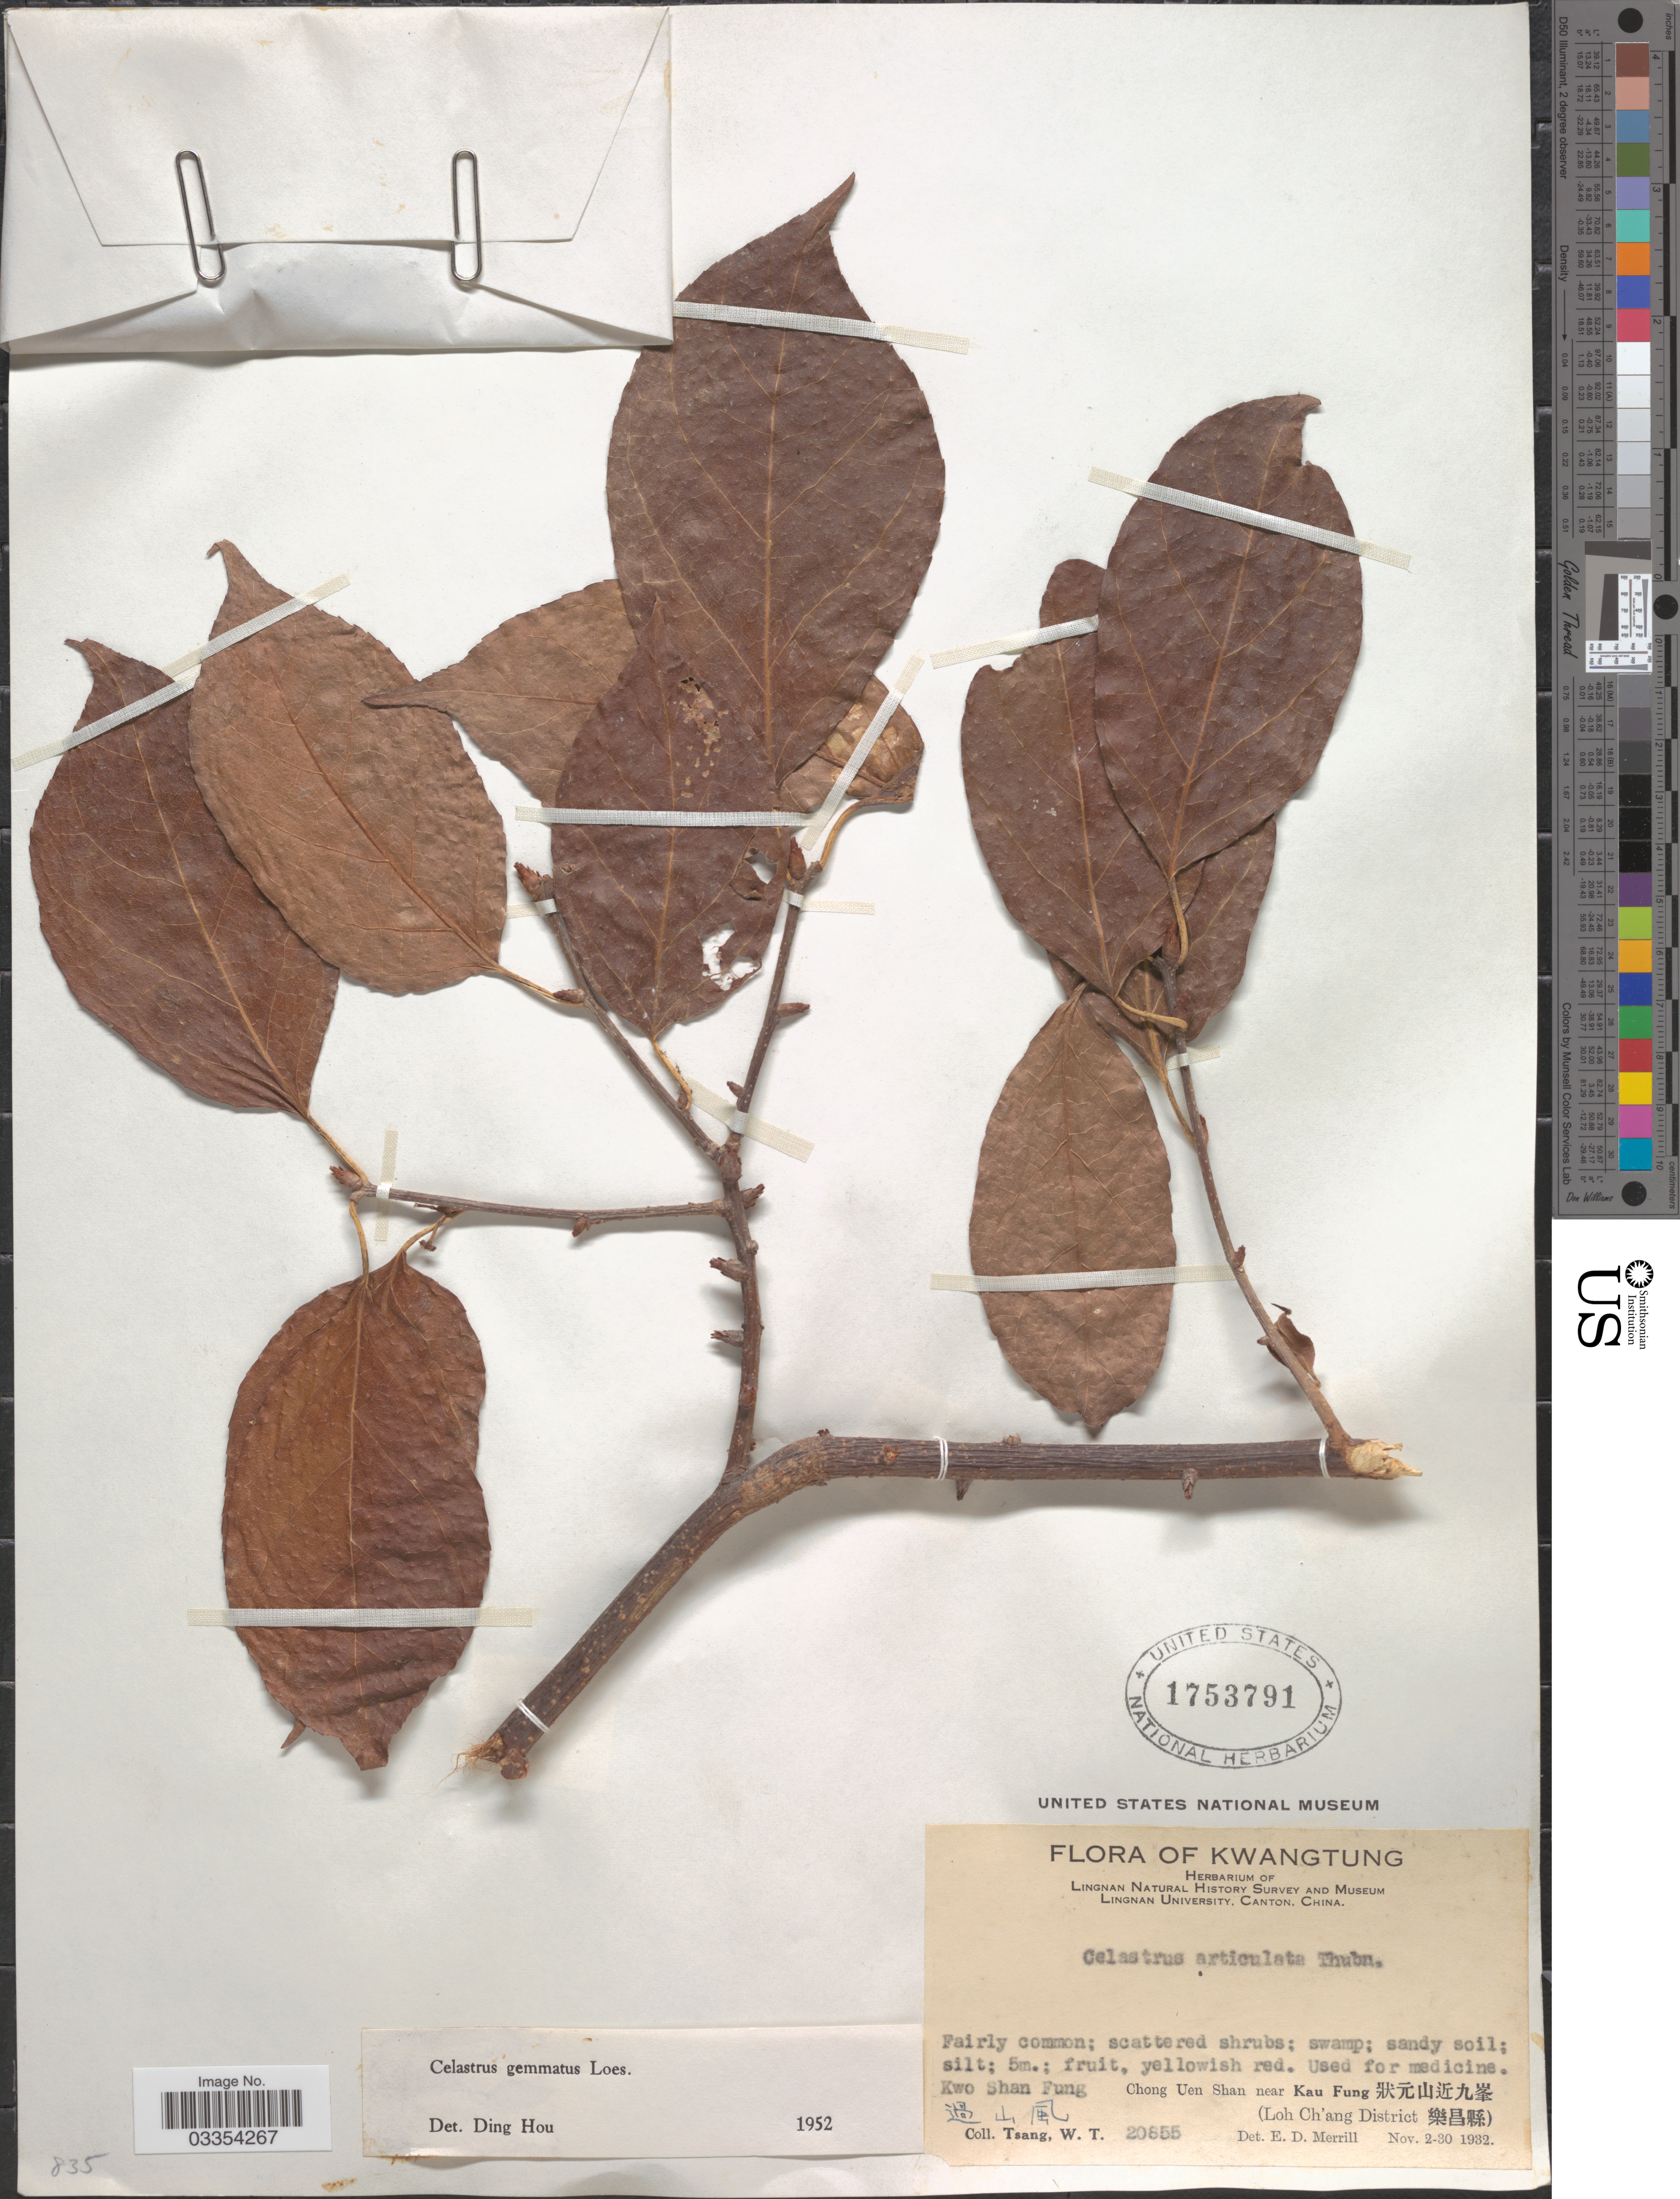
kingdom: Plantae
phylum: Tracheophyta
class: Magnoliopsida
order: Celastrales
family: Celastraceae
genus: Celastrus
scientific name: Celastrus gemmatus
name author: Loes.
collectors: W. T. Tsang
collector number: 20855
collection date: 1932-11-02/1932-11-30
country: China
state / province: Guangdong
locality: Kwangtung. Kwo Shan Fung. X. Chong Uen Shan near Kau Fung. X. (Loh Ch'ang District X).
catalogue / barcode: US 1753791